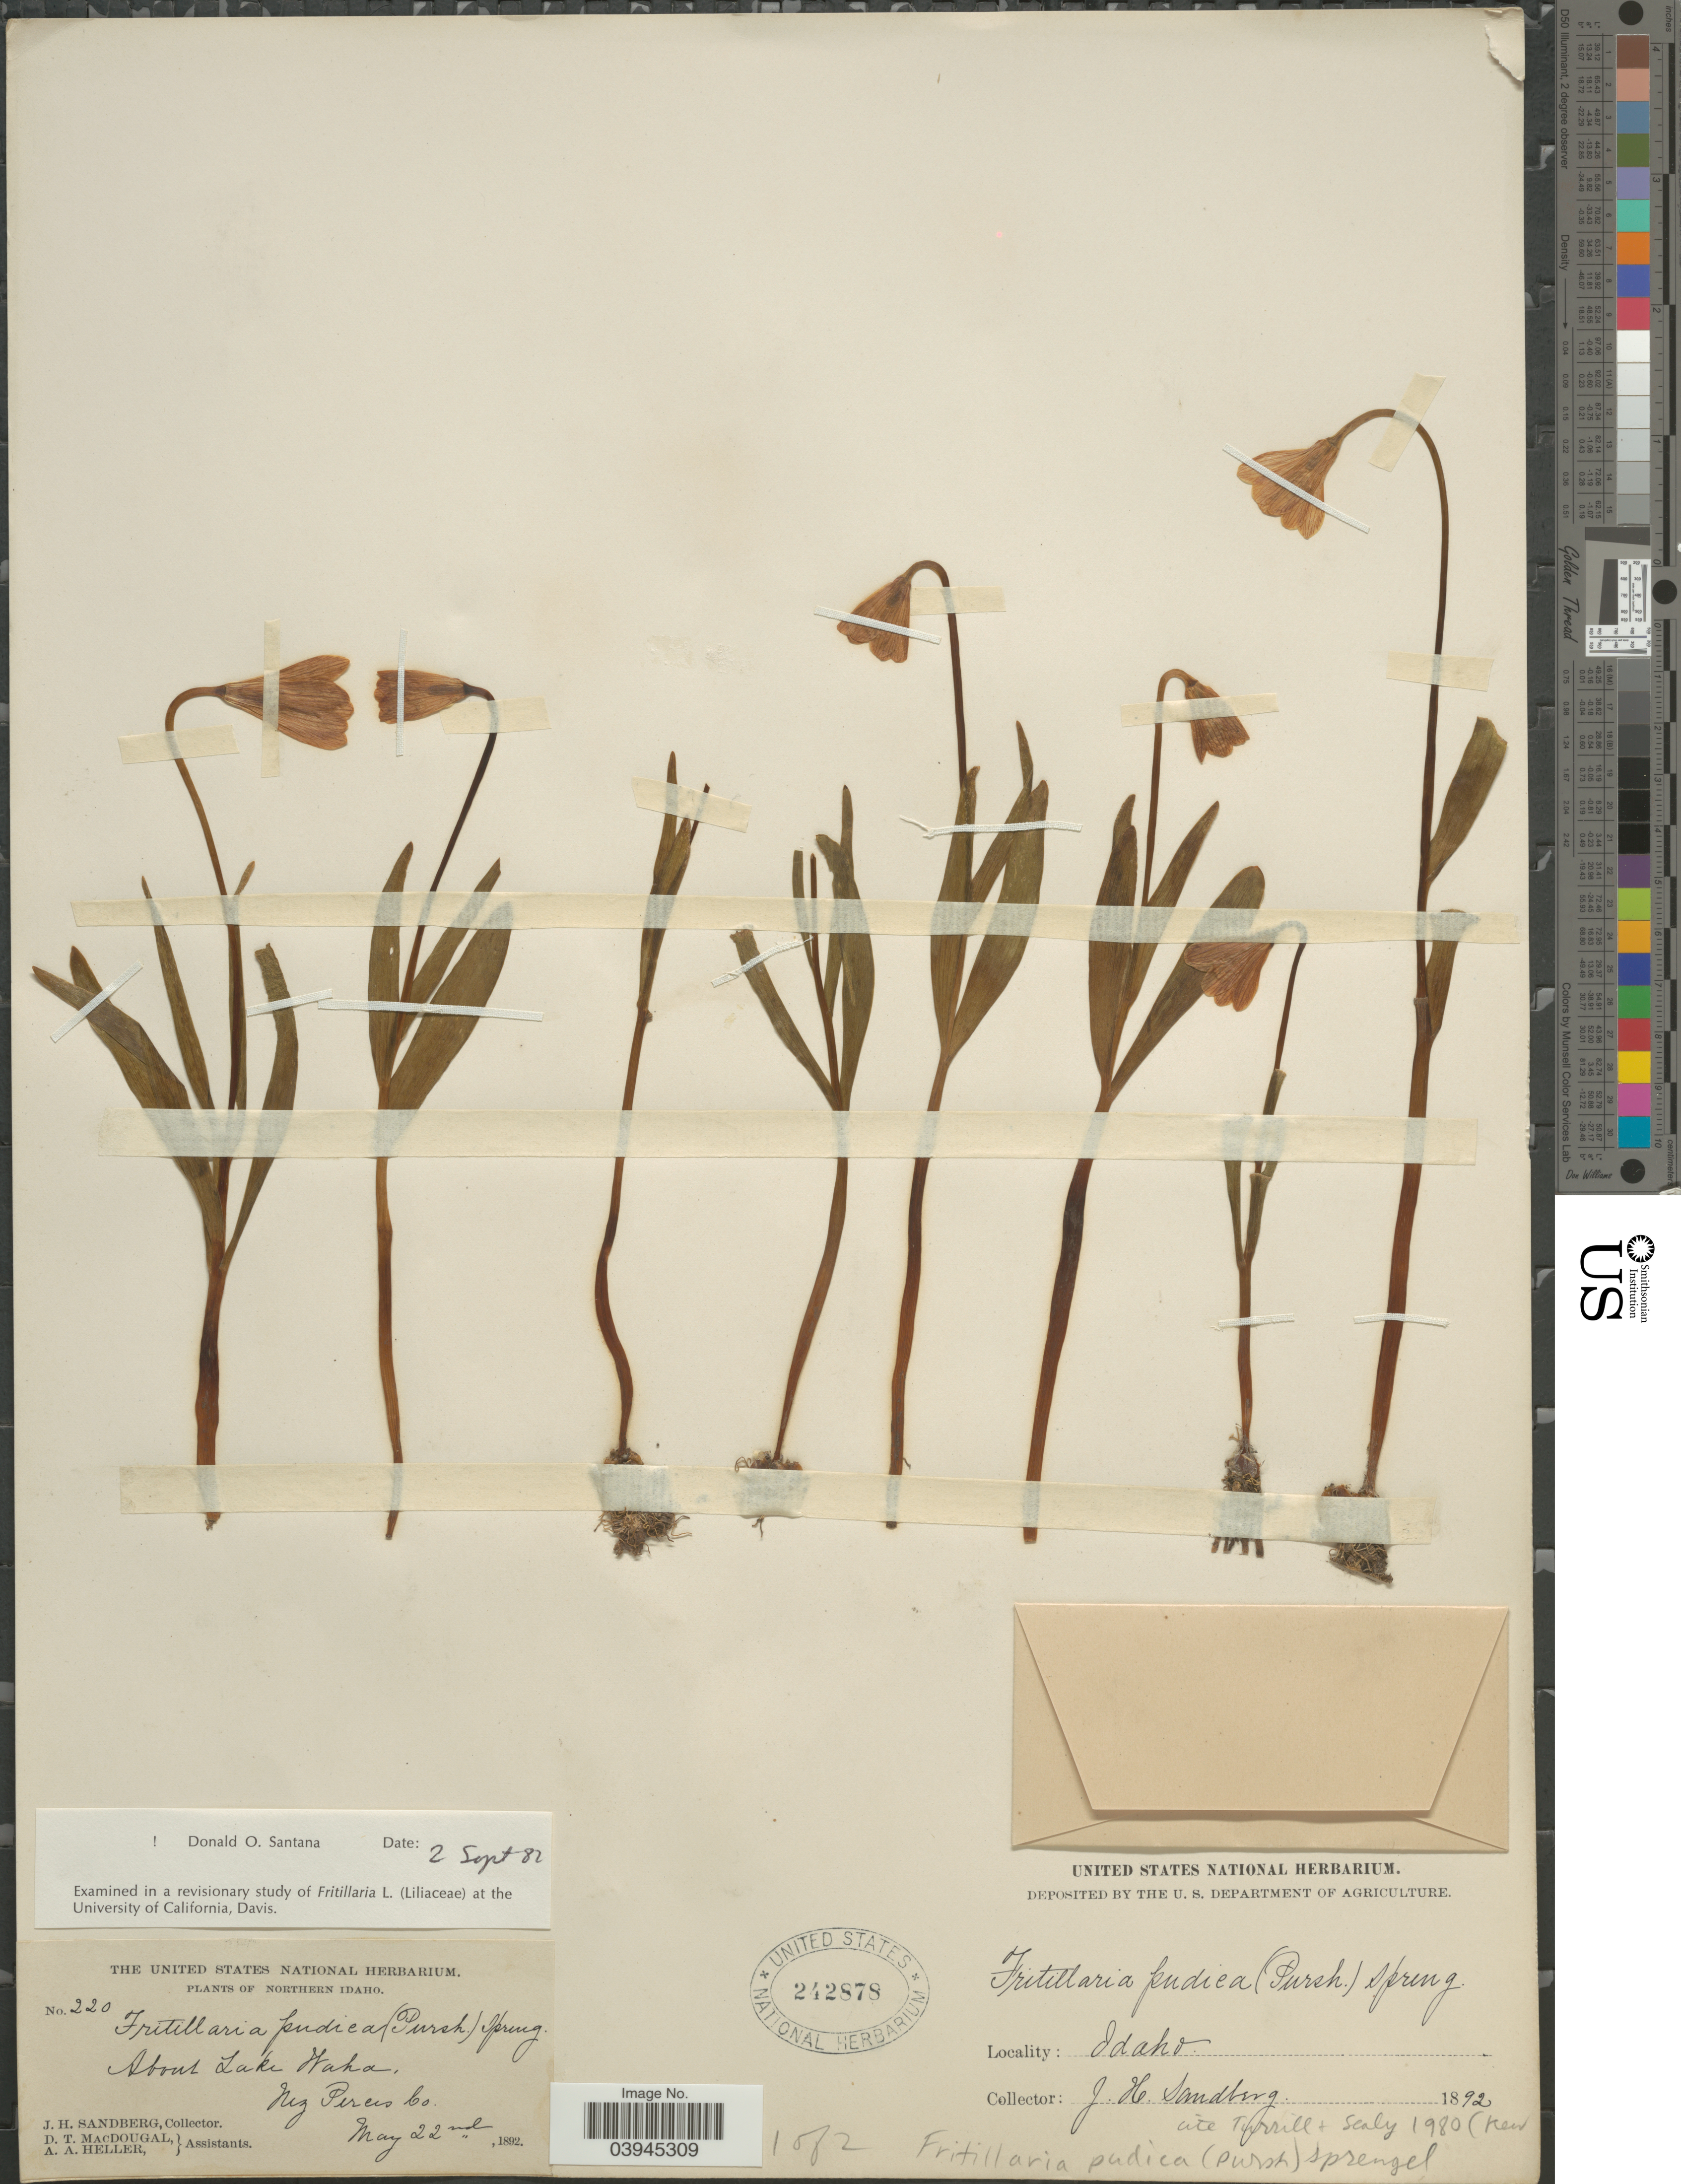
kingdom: Plantae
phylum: Tracheophyta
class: Liliopsida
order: Liliales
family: Liliaceae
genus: Fritillaria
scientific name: Fritillaria pudica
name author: (Pursh) Spreng.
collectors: J. H. Sandberg, D. T. MacDougal & A. A. Heller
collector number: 220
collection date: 1892-05-22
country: United States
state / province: Idaho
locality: Northern Idaho. About Lake Waha, Nez Perces Co.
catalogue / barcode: US 242878